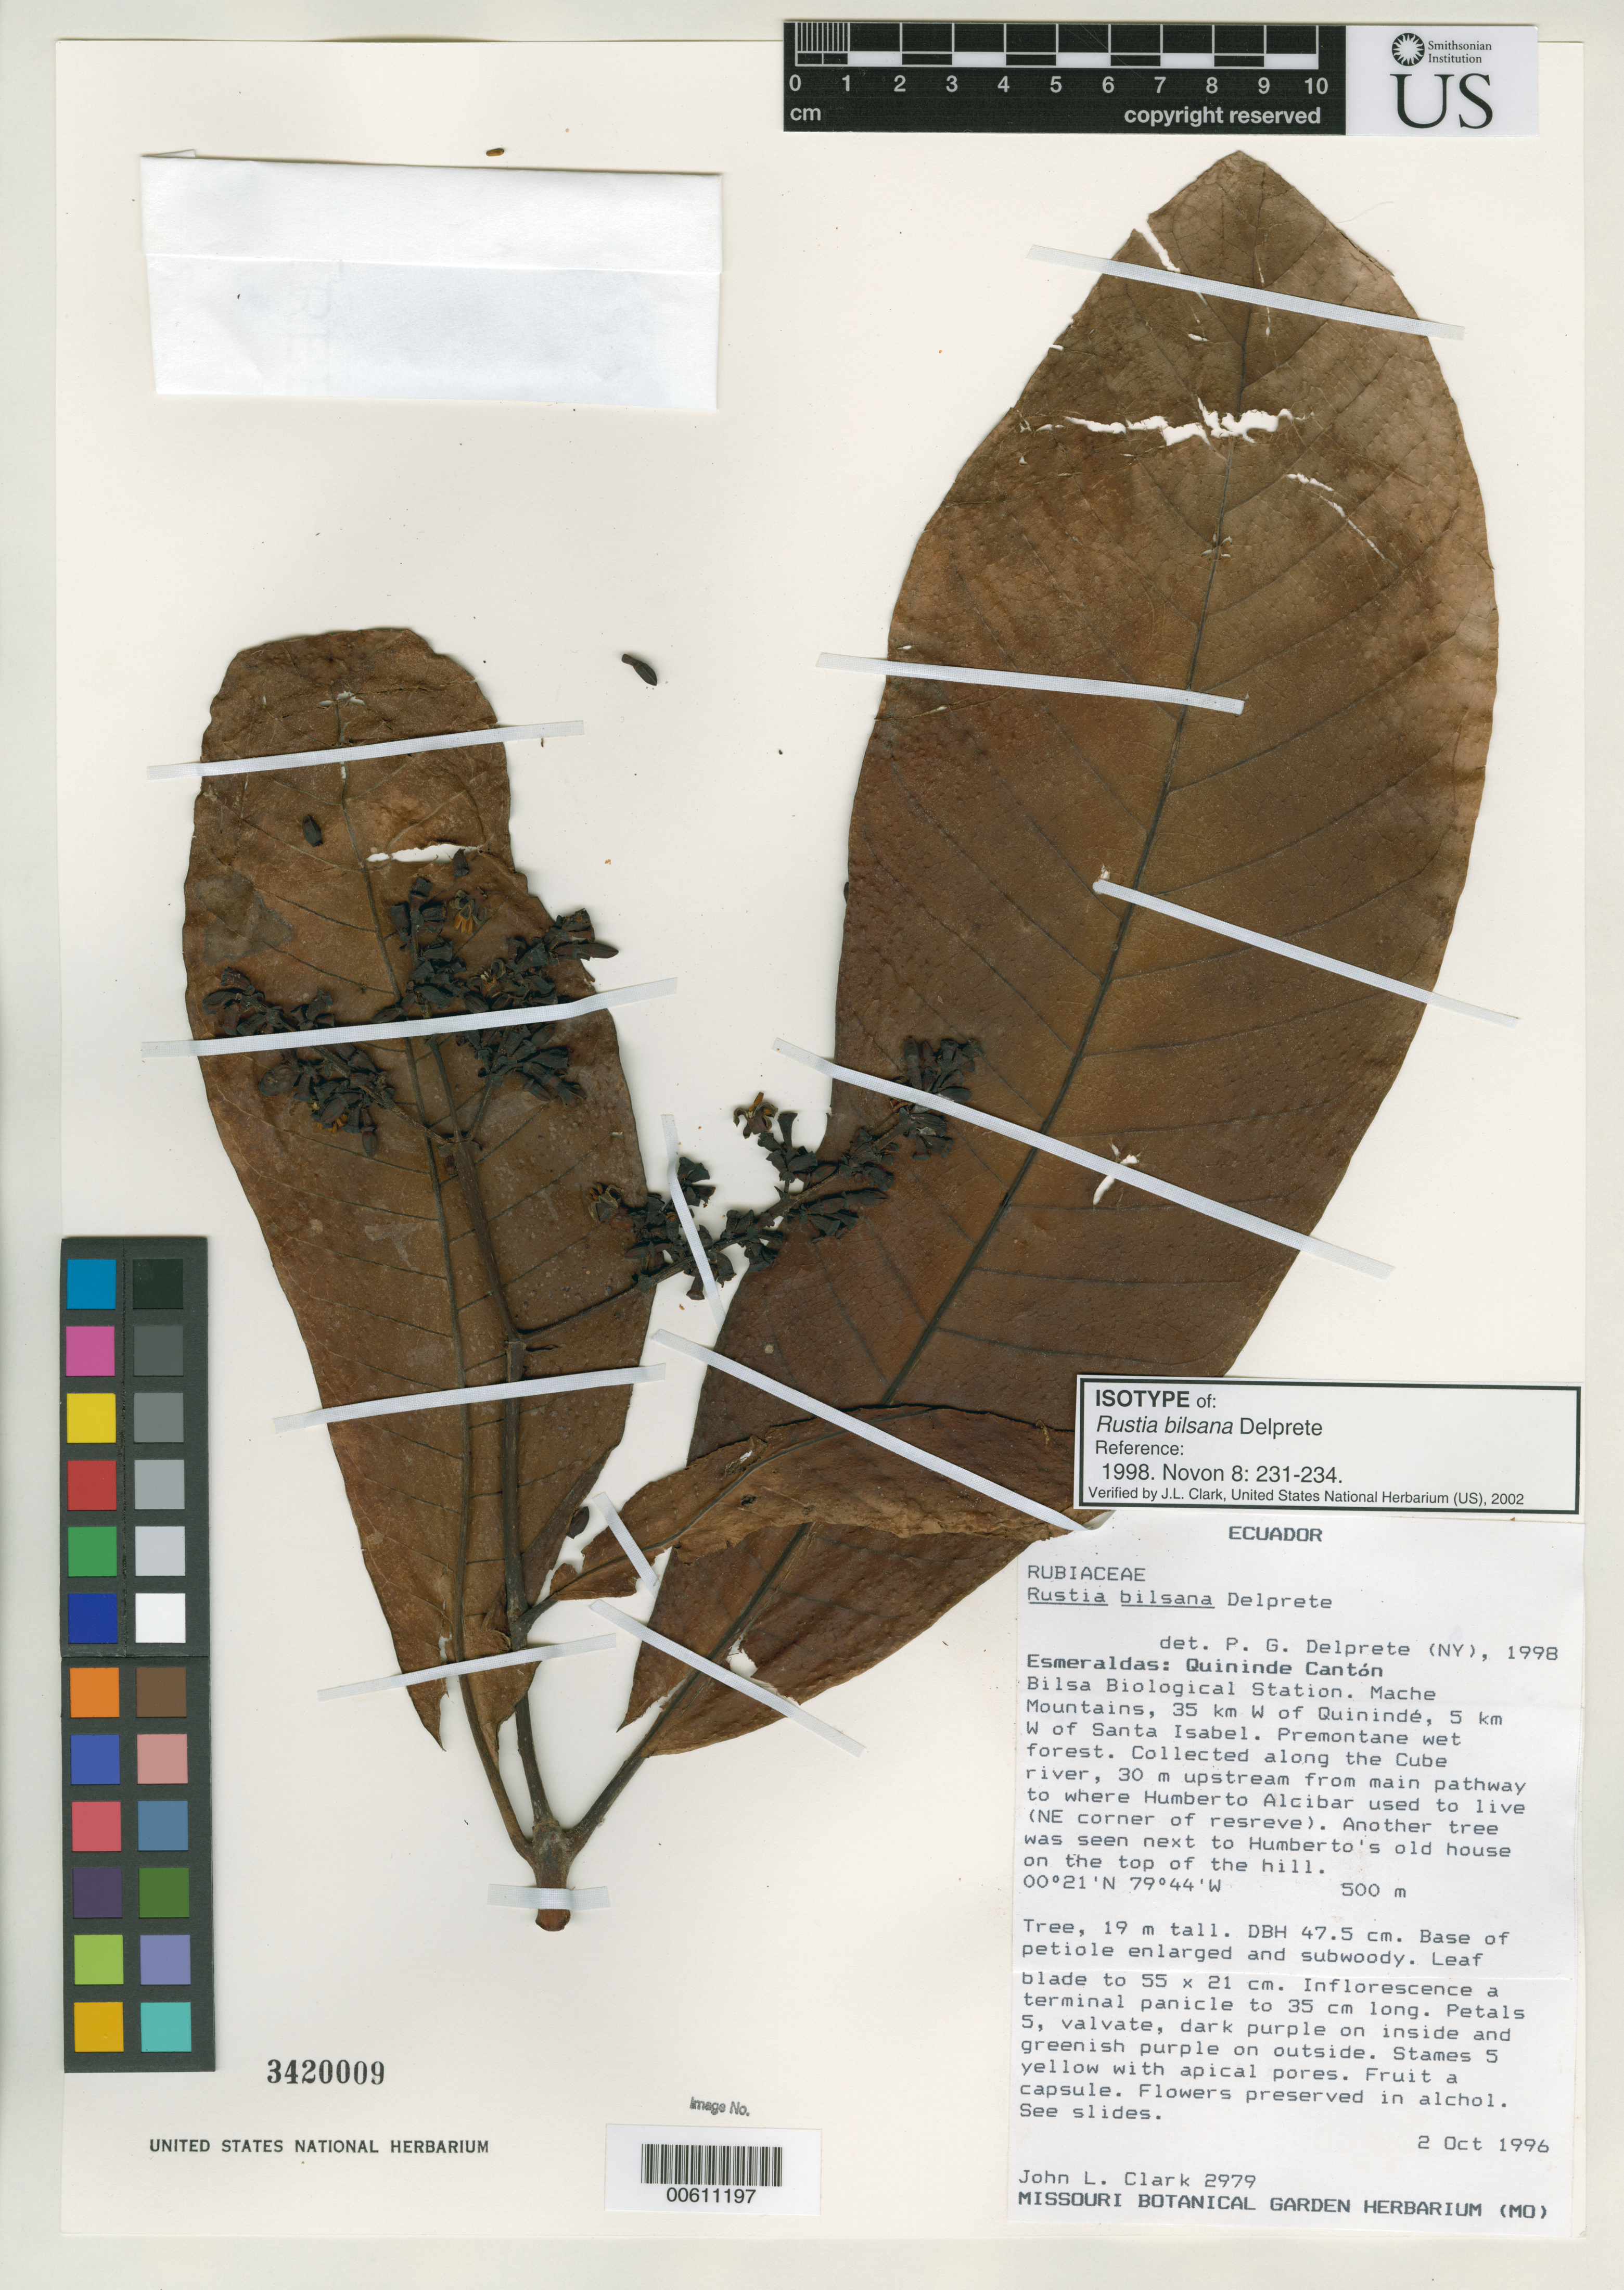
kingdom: Plantae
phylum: Tracheophyta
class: Magnoliopsida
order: Gentianales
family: Rubiaceae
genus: Rustia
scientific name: Rustia bilsana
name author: Delprete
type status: Isotype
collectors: J. L. Clark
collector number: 2979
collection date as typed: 02 Oct 1996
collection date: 1996-10-02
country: Ecuador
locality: Quininde Cantón. Bilsa Biological Station. Mache Mountains, 35 km W of Quinindé, 5 km W of Santa Isabel. Collected along the Cube River, 30 m upstream from where Humberto Alcibar used to live.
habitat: On top of hill.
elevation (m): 500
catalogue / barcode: US 3420009